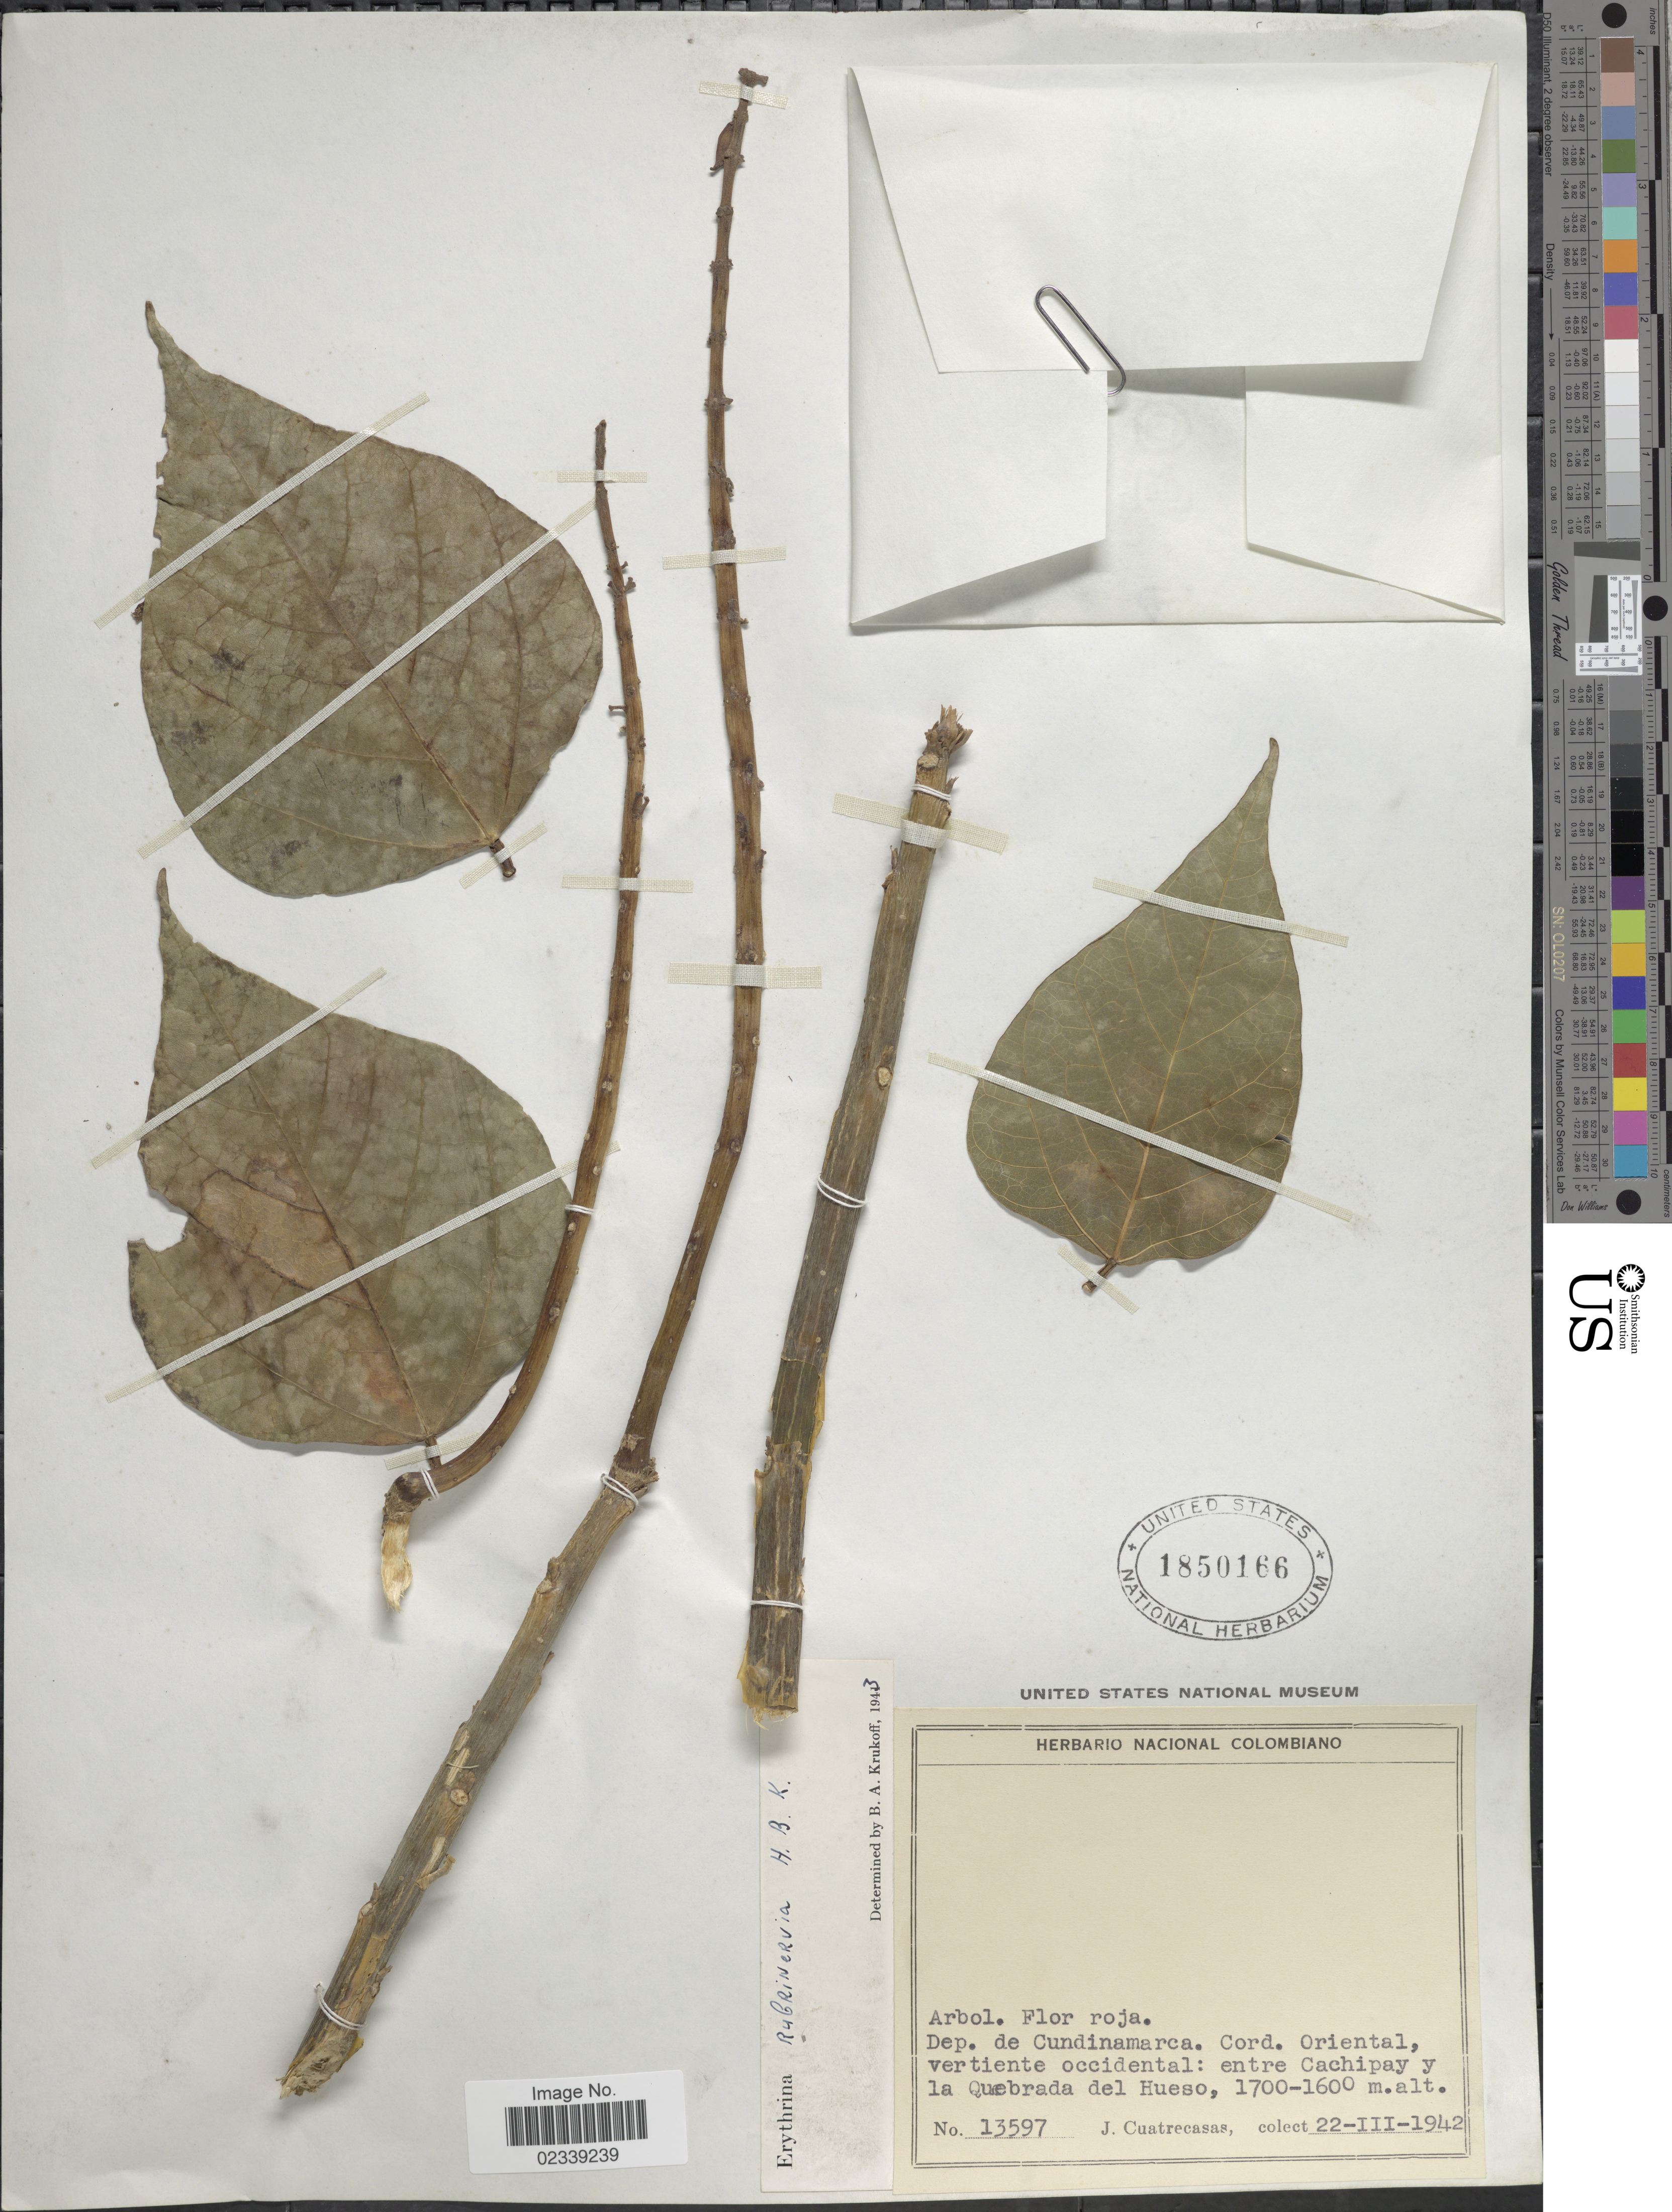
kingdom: Plantae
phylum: Tracheophyta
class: Magnoliopsida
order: Fabales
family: Fabaceae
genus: Erythrina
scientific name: Erythrina rubrinervia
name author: Kunth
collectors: J. Cuatrecasas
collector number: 13597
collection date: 1942-03-22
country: Colombia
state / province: Cundinamarca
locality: Cord. Oriental, vertiente occidental, entre Cachipay y la Quebrada del Hueso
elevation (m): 1600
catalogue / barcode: US 1850166